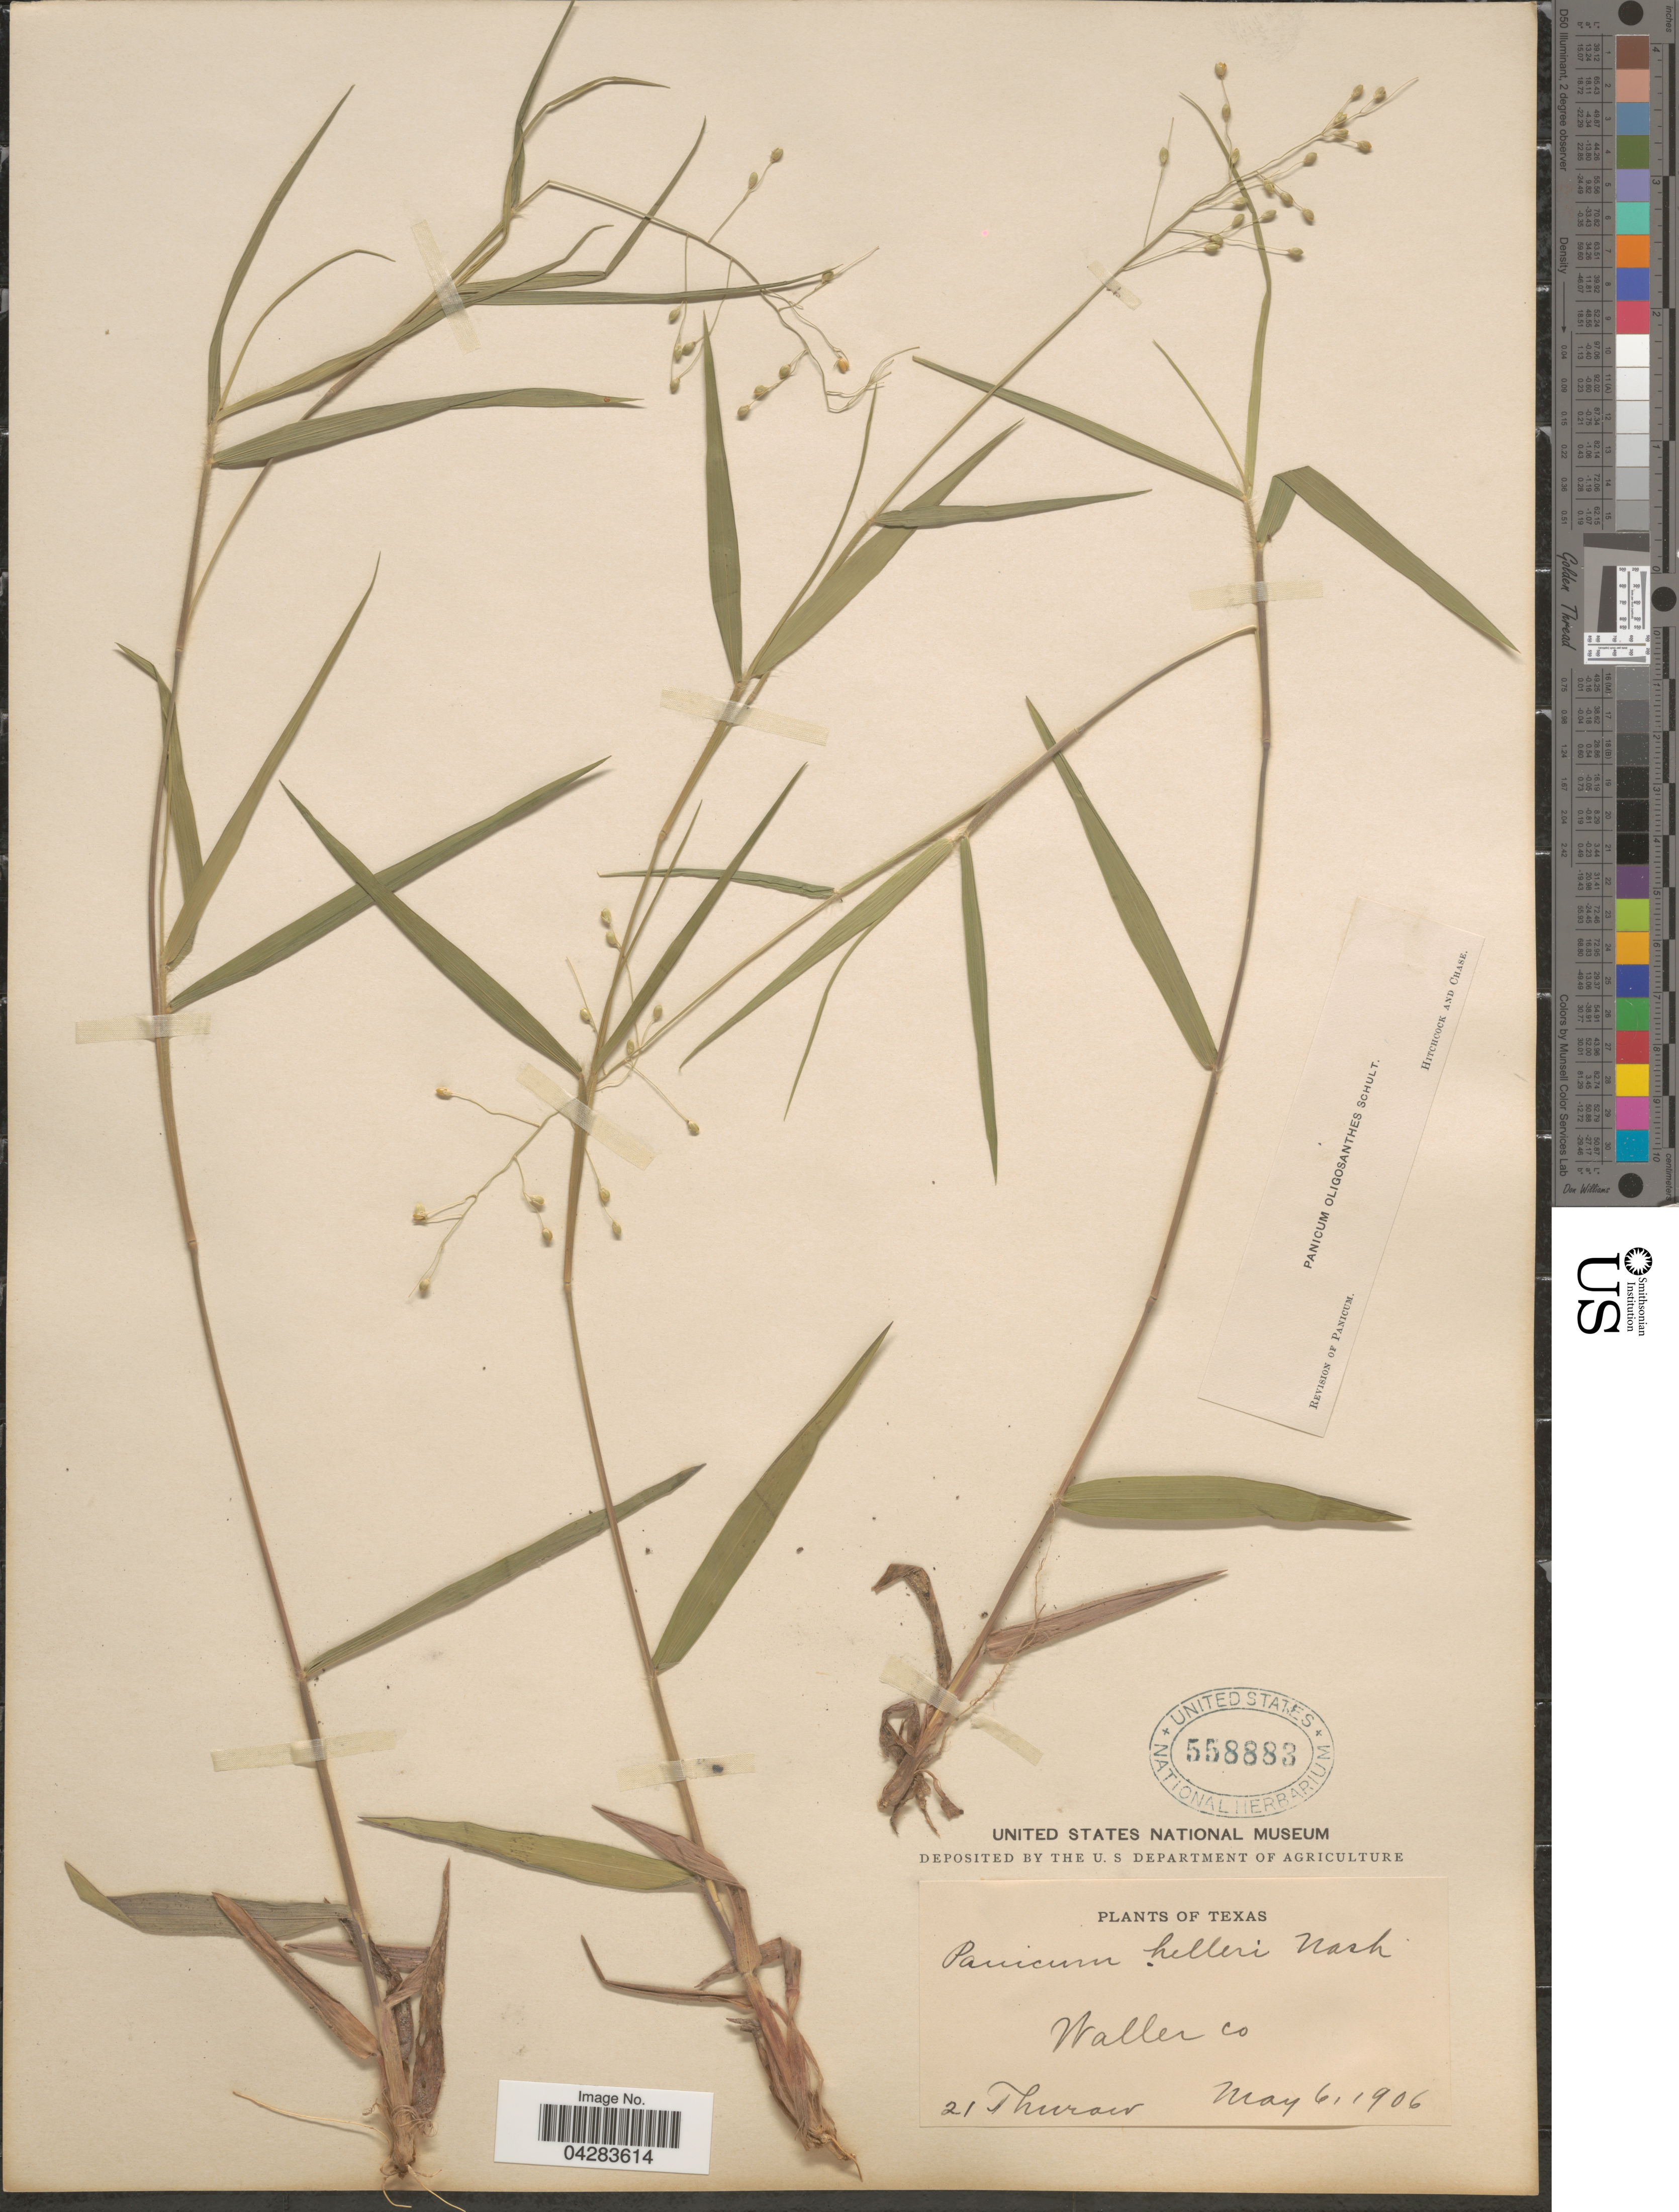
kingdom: Plantae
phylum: Tracheophyta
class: Liliopsida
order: Poales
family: Poaceae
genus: Dichanthelium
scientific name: Dichanthelium oligosanthes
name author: (Schult.) Gould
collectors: Thurow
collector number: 21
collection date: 1906-05-06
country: United States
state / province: Texas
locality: Waller Co.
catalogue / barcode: US 558883